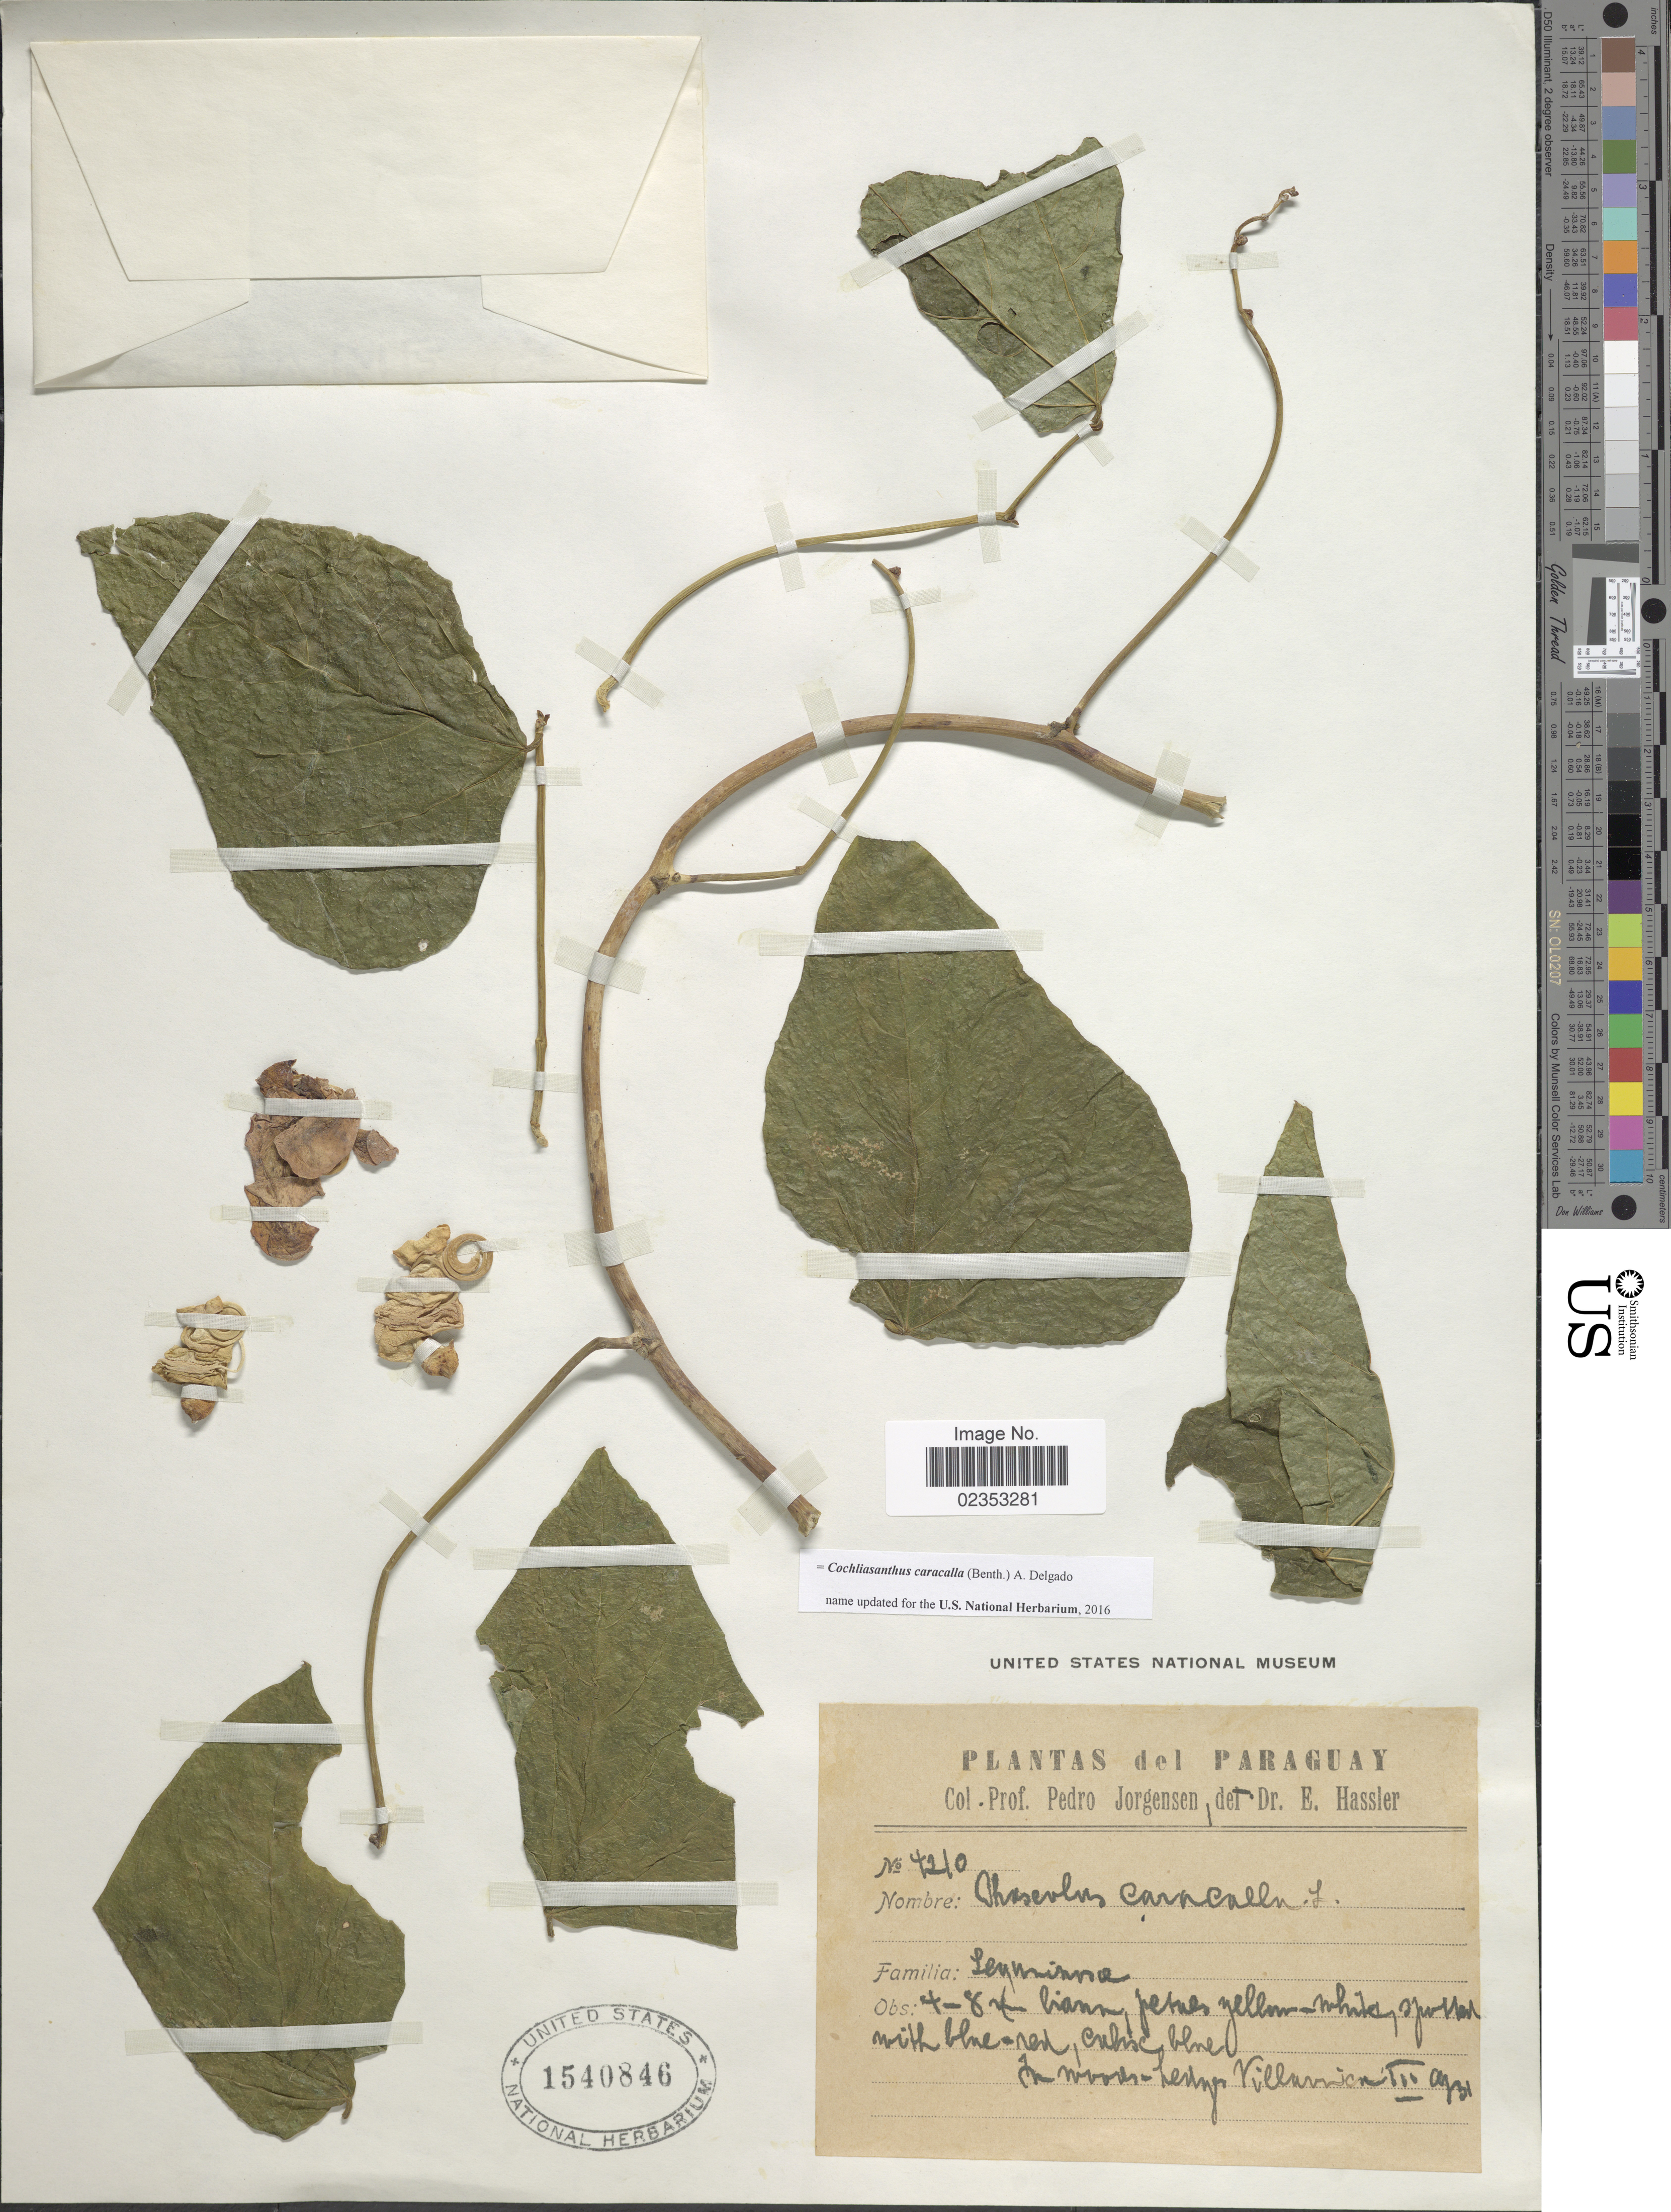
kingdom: Plantae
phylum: Tracheophyta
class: Magnoliopsida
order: Fabales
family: Fabaceae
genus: Cochliasanthus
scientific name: Cochliasanthus caracalla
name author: (L.) Trew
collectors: P. Jörgensen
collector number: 4210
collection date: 1931-03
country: Paraguay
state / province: Guaira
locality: In woods - leugos Villarrica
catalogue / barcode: US 1540846